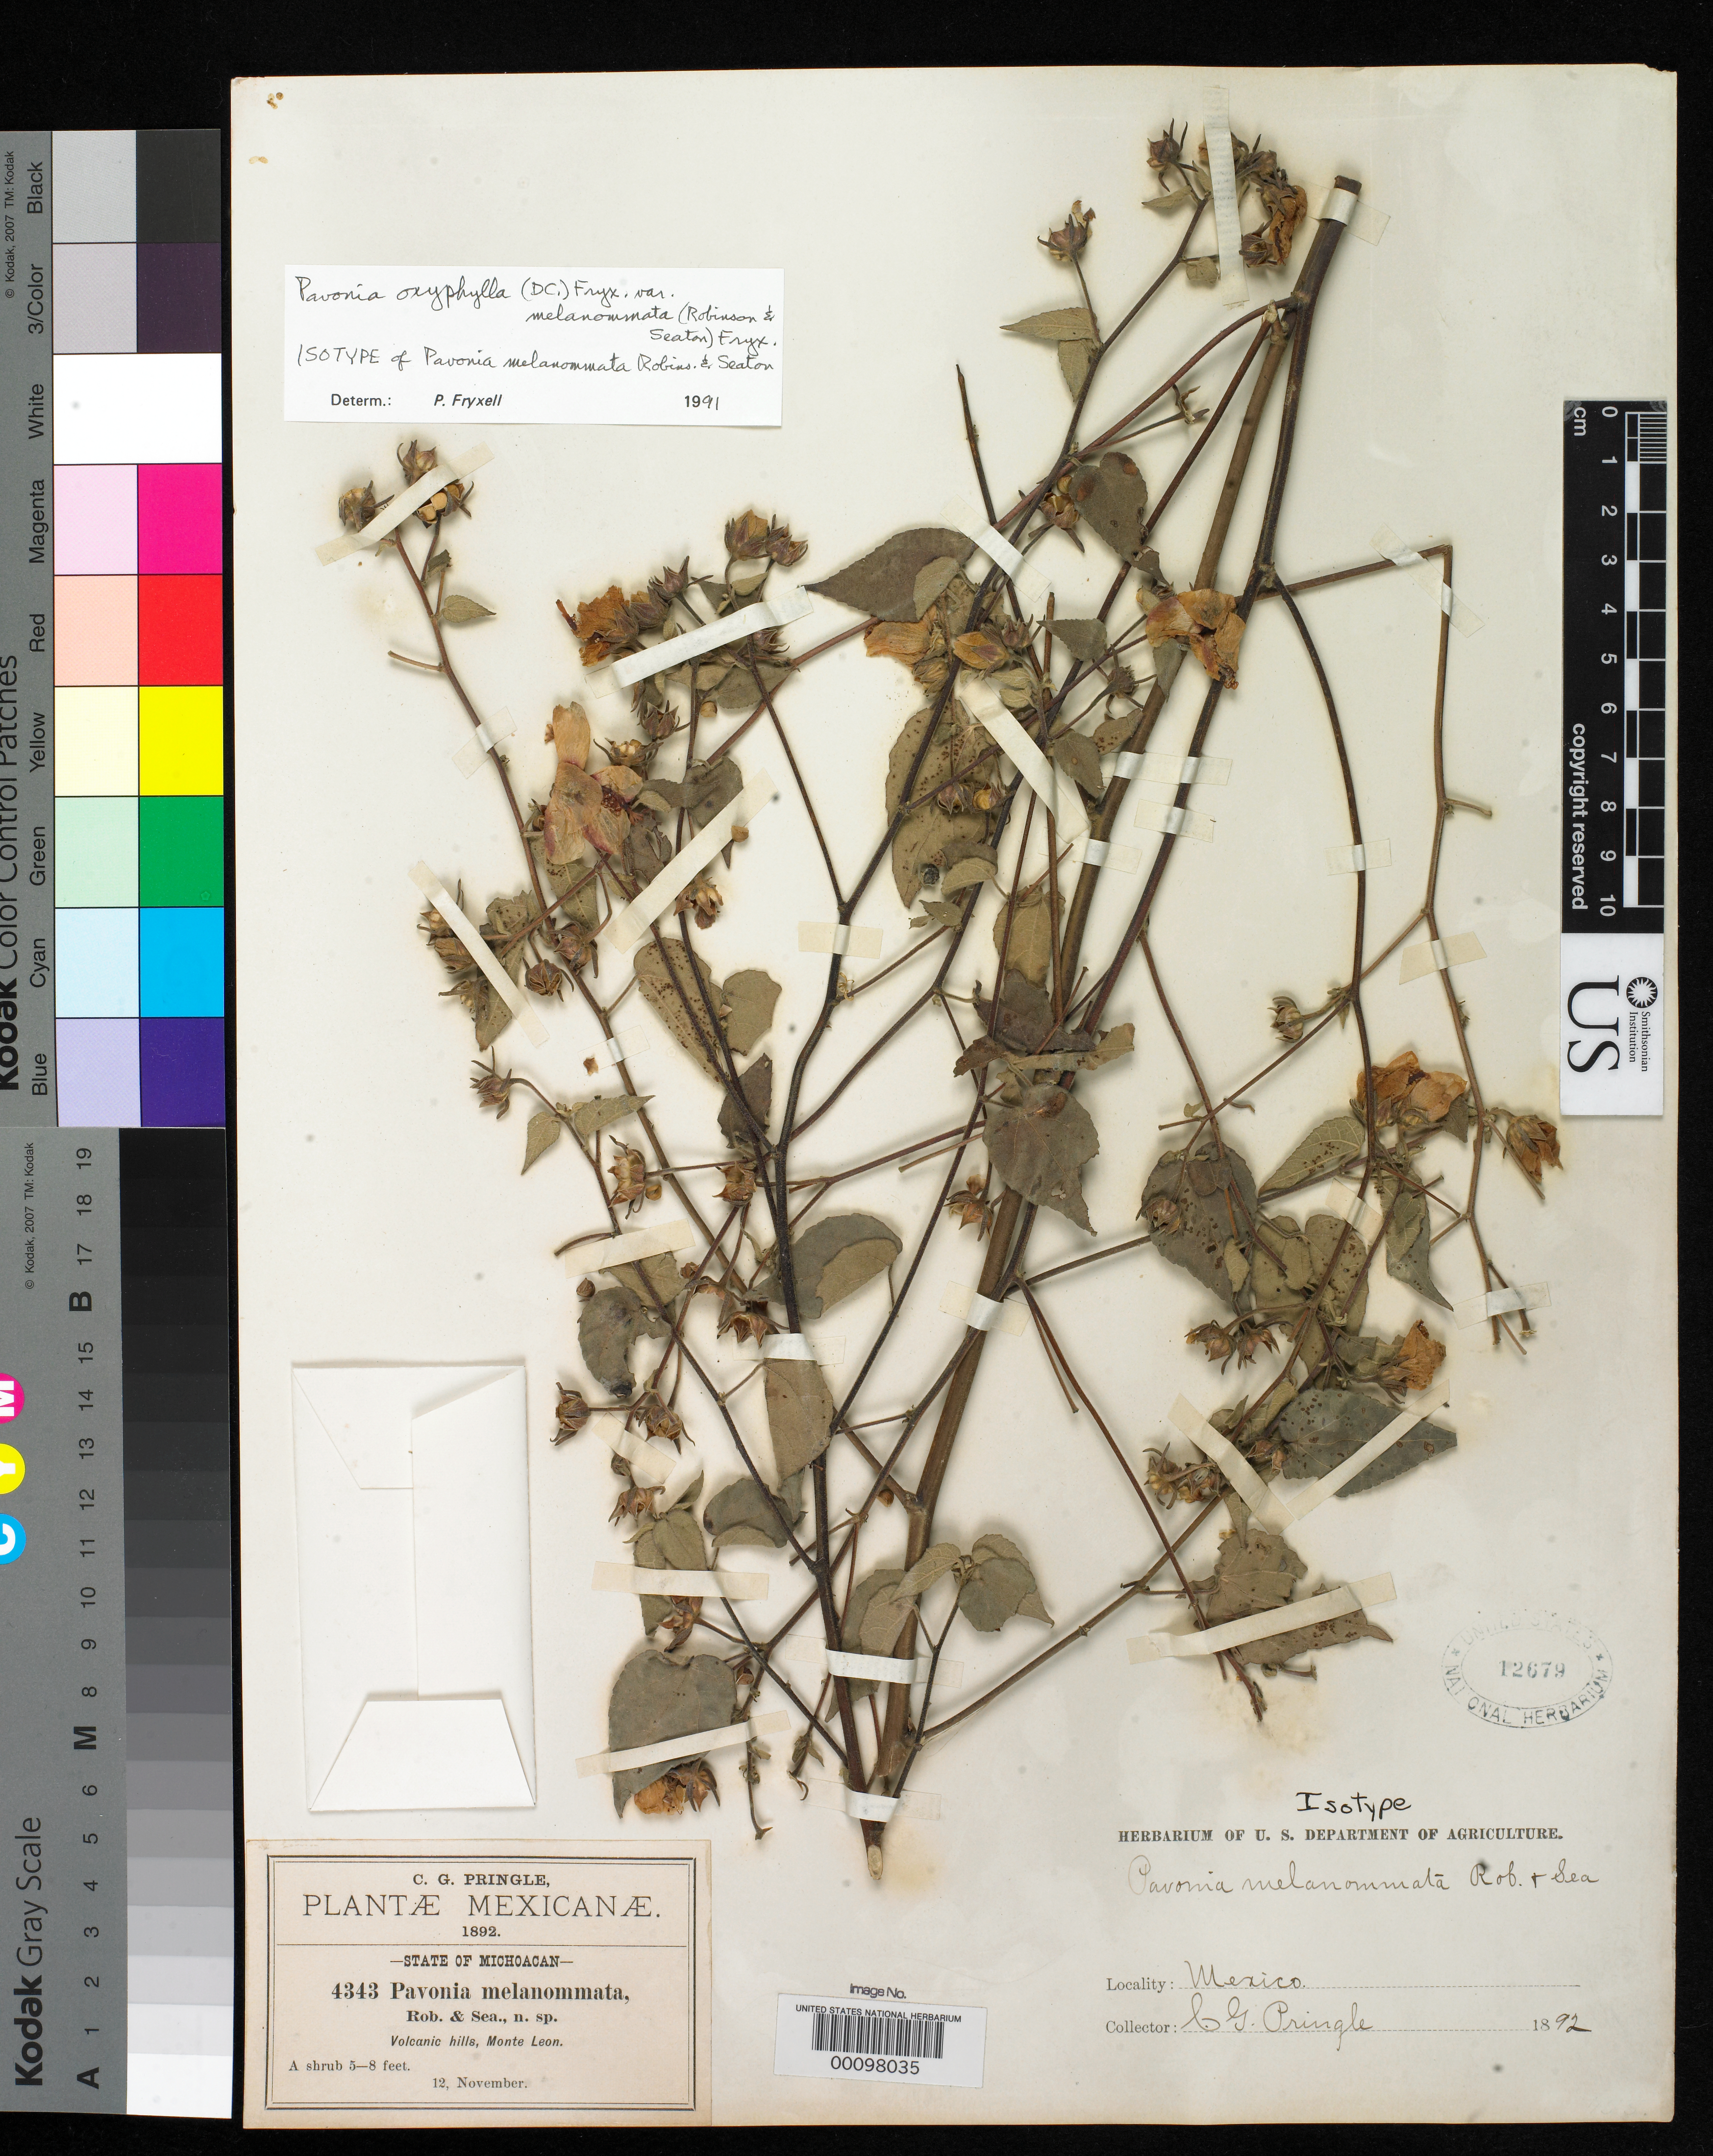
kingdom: Plantae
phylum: Tracheophyta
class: Magnoliopsida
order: Malvales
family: Malvaceae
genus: Pavonia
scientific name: Pavonia melanommata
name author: B.L. Rob. & Seaton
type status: Isotype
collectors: C. G. Pringle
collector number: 4343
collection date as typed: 12 Nov 1892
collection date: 1892-11-12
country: Mexico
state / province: Michoacán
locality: Monte Leon.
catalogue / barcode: US 12679